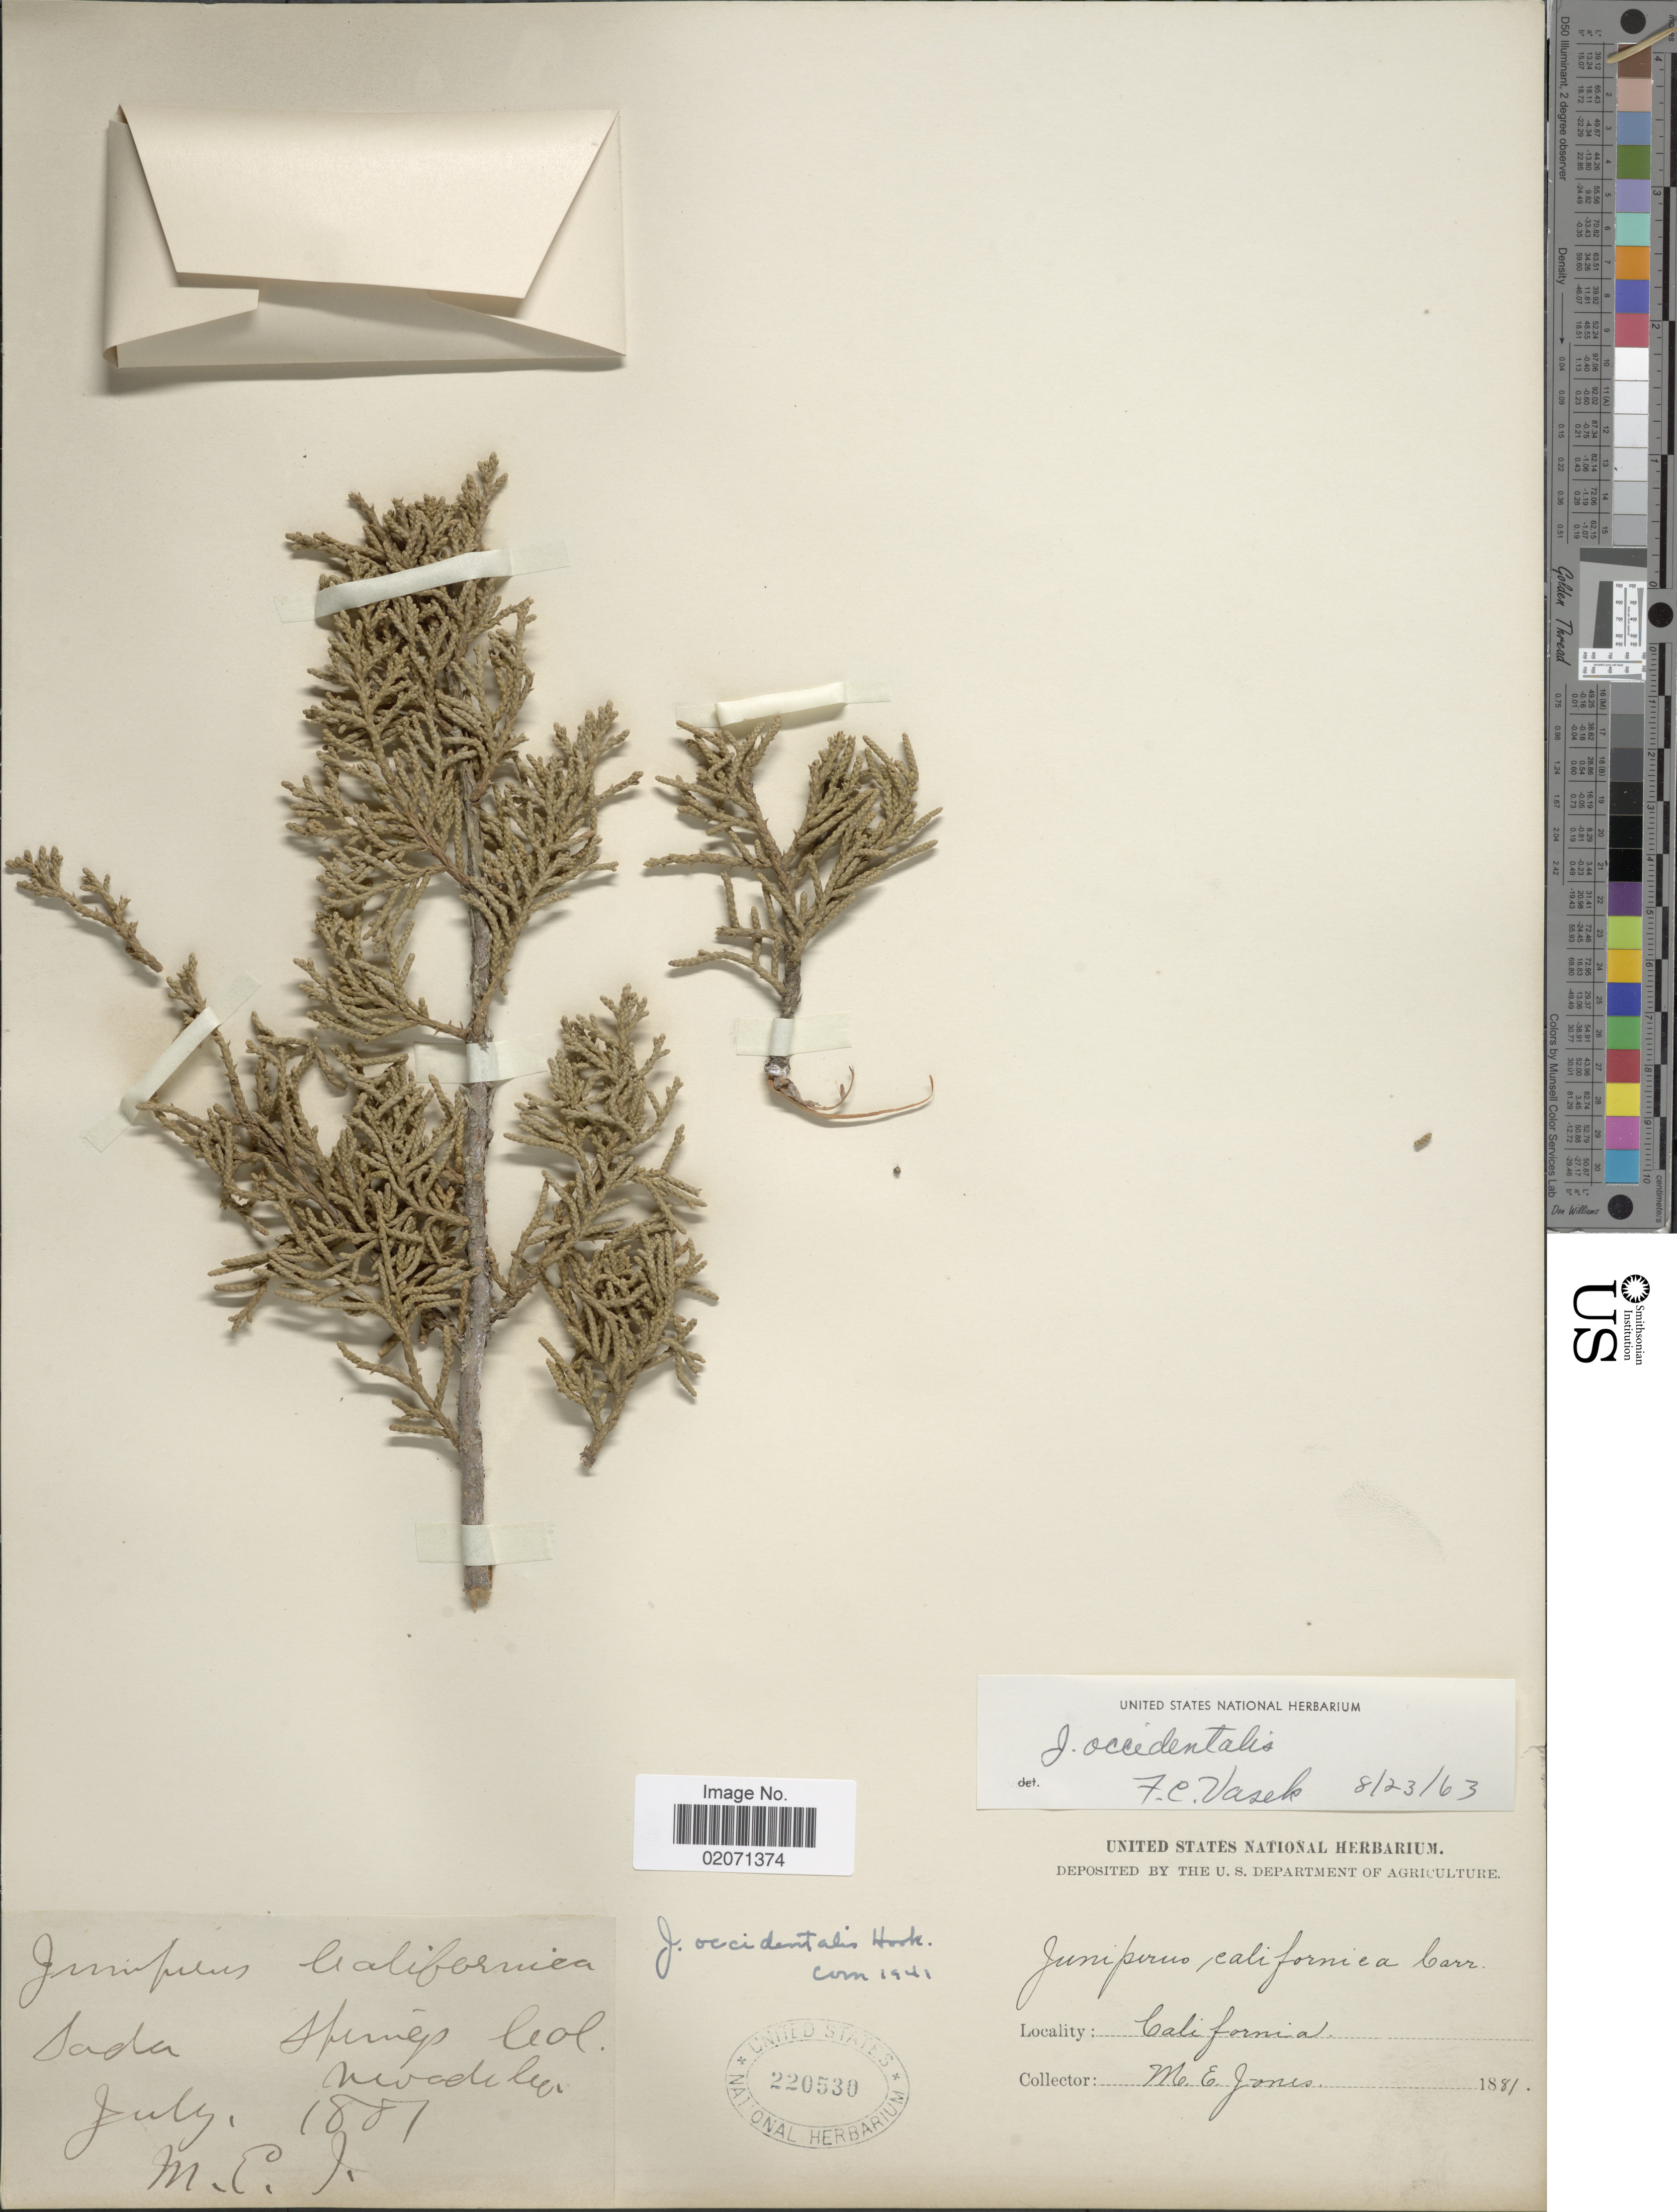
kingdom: Plantae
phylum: Tracheophyta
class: Pinopsida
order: Pinales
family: Cupressaceae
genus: Juniperus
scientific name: Juniperus occidentalis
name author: Hook.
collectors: M. E. Jones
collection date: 1881-07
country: United States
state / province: California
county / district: Nevada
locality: Soda Springs Cal.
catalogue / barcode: US 220530